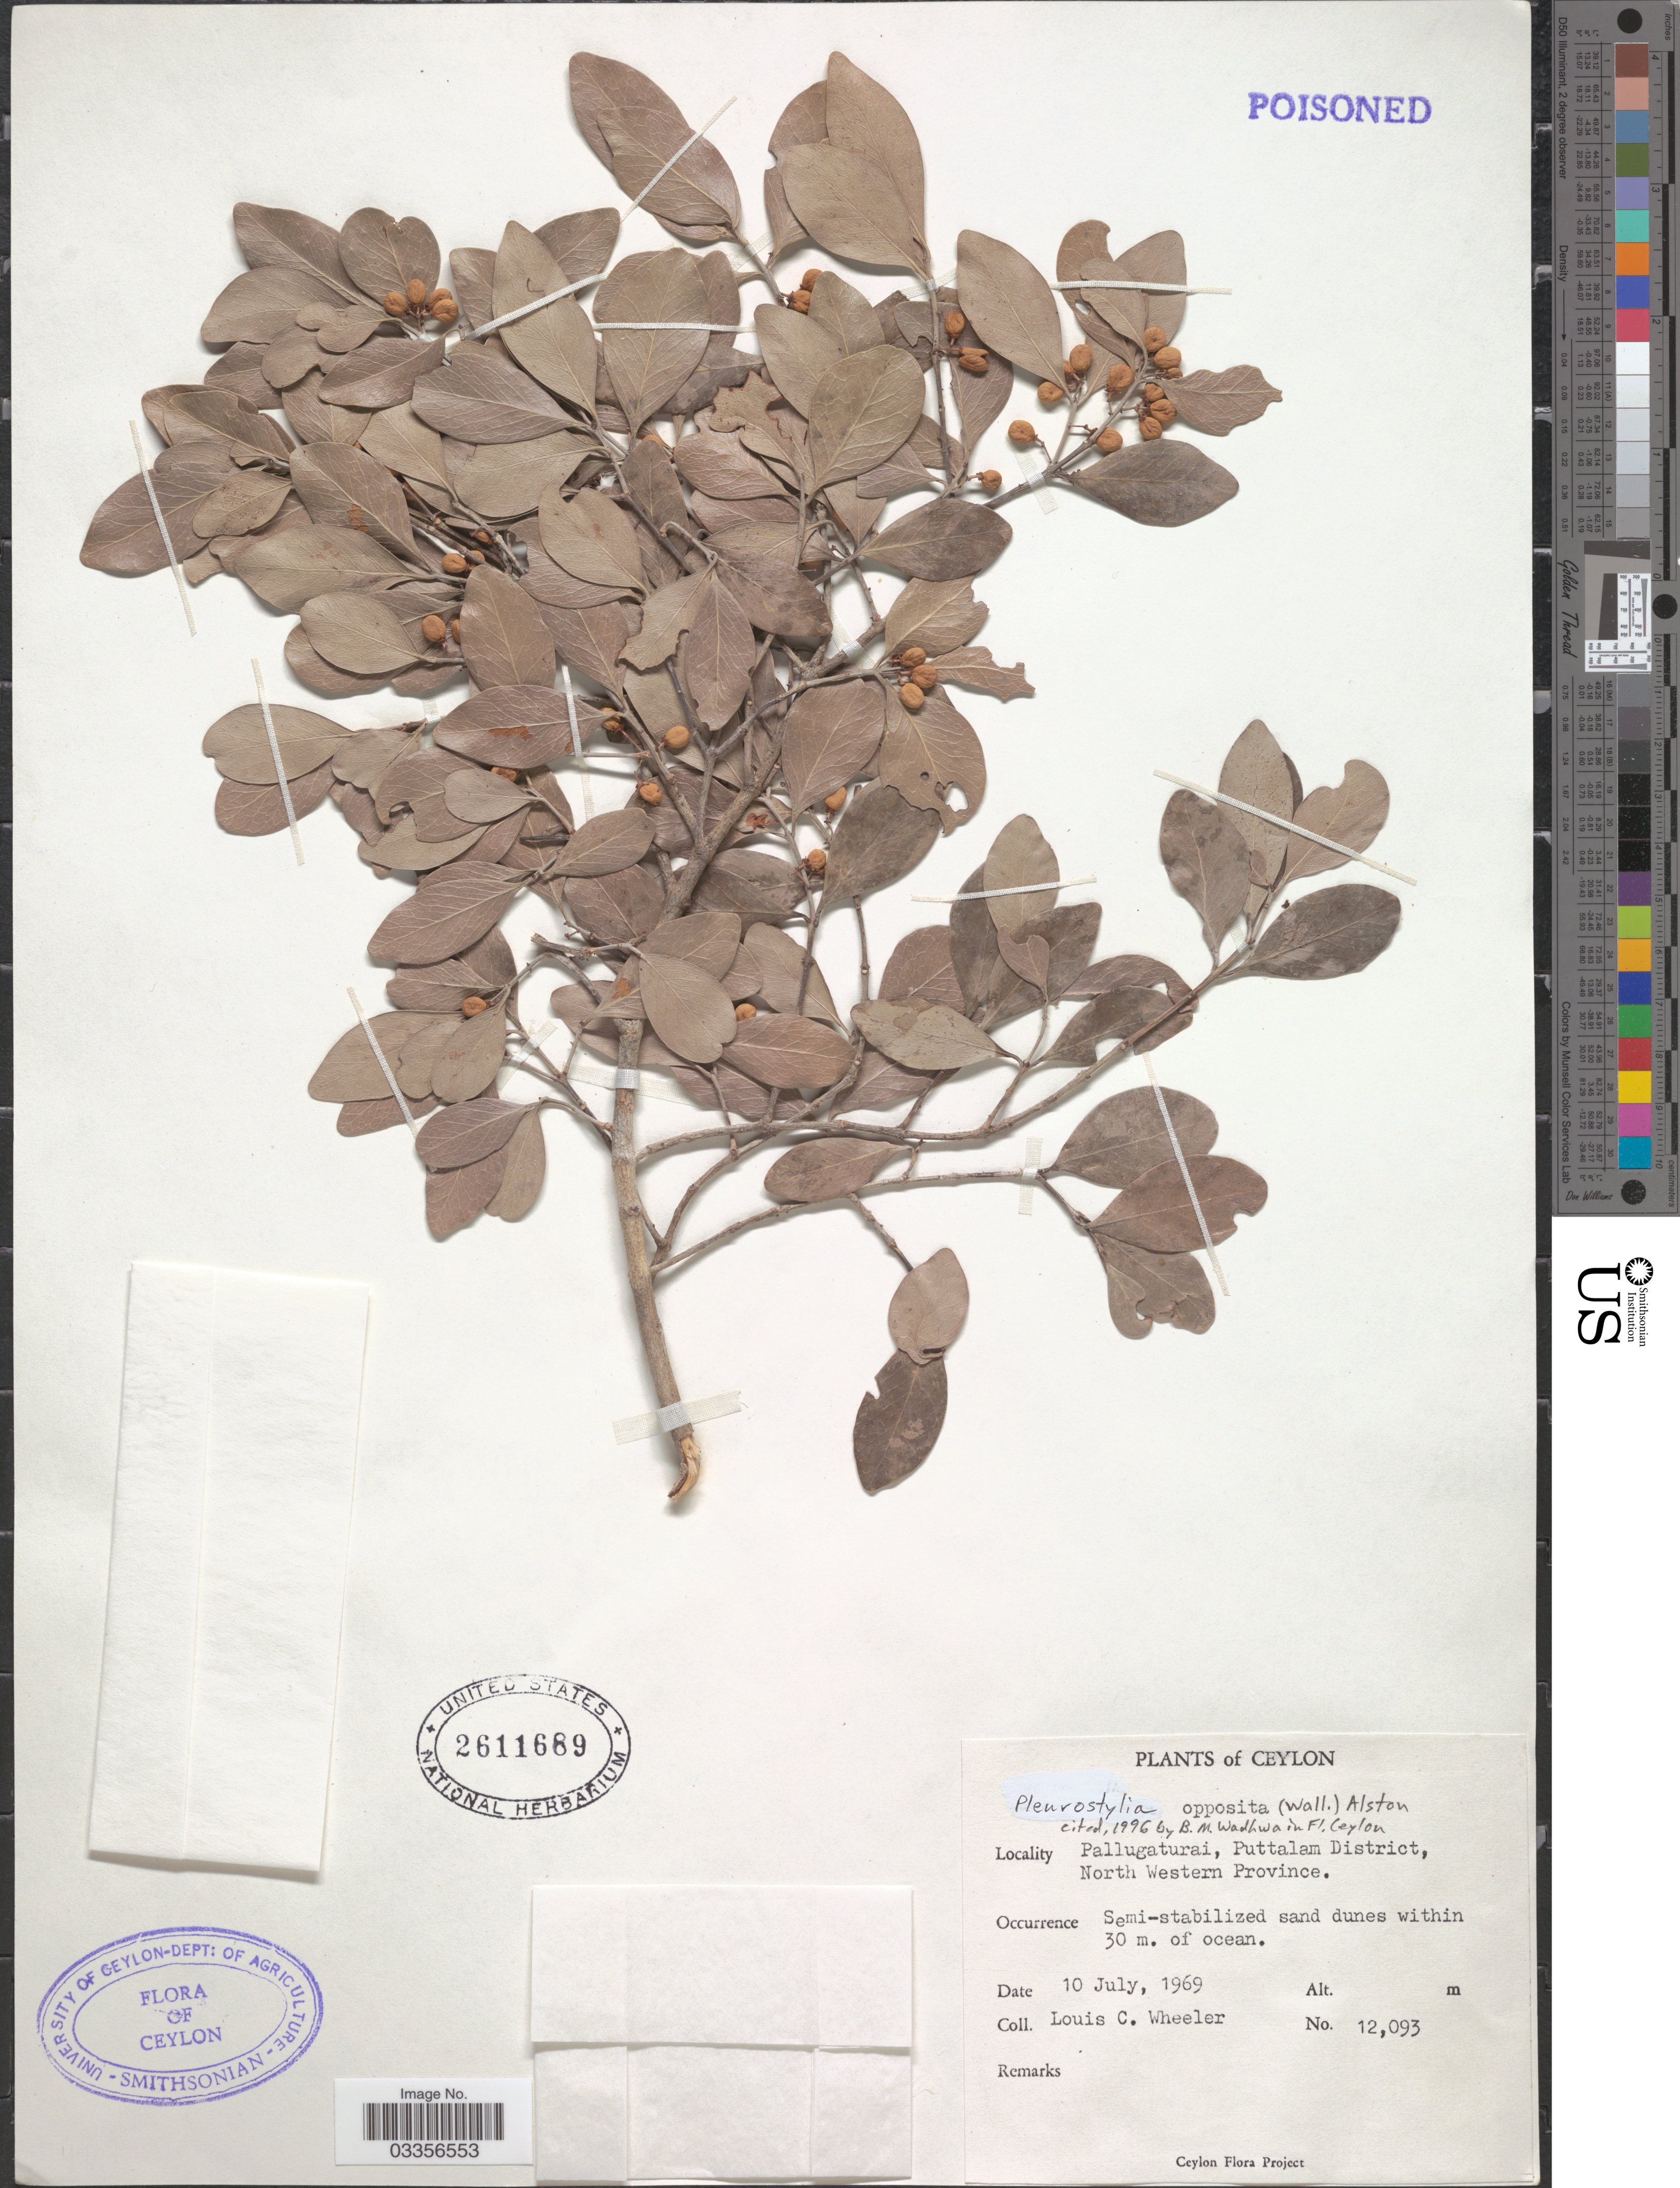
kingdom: Plantae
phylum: Tracheophyta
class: Magnoliopsida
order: Celastrales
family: Celastraceae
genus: Pleurostylia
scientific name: Pleurostylia opposita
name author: (Wall.) Alston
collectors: L. C. Wheeler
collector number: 12093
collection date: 1969-07-10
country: Sri Lanka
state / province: North Western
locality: Ceylon, Pallugaturai, Puttalam District.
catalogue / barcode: US 2611689